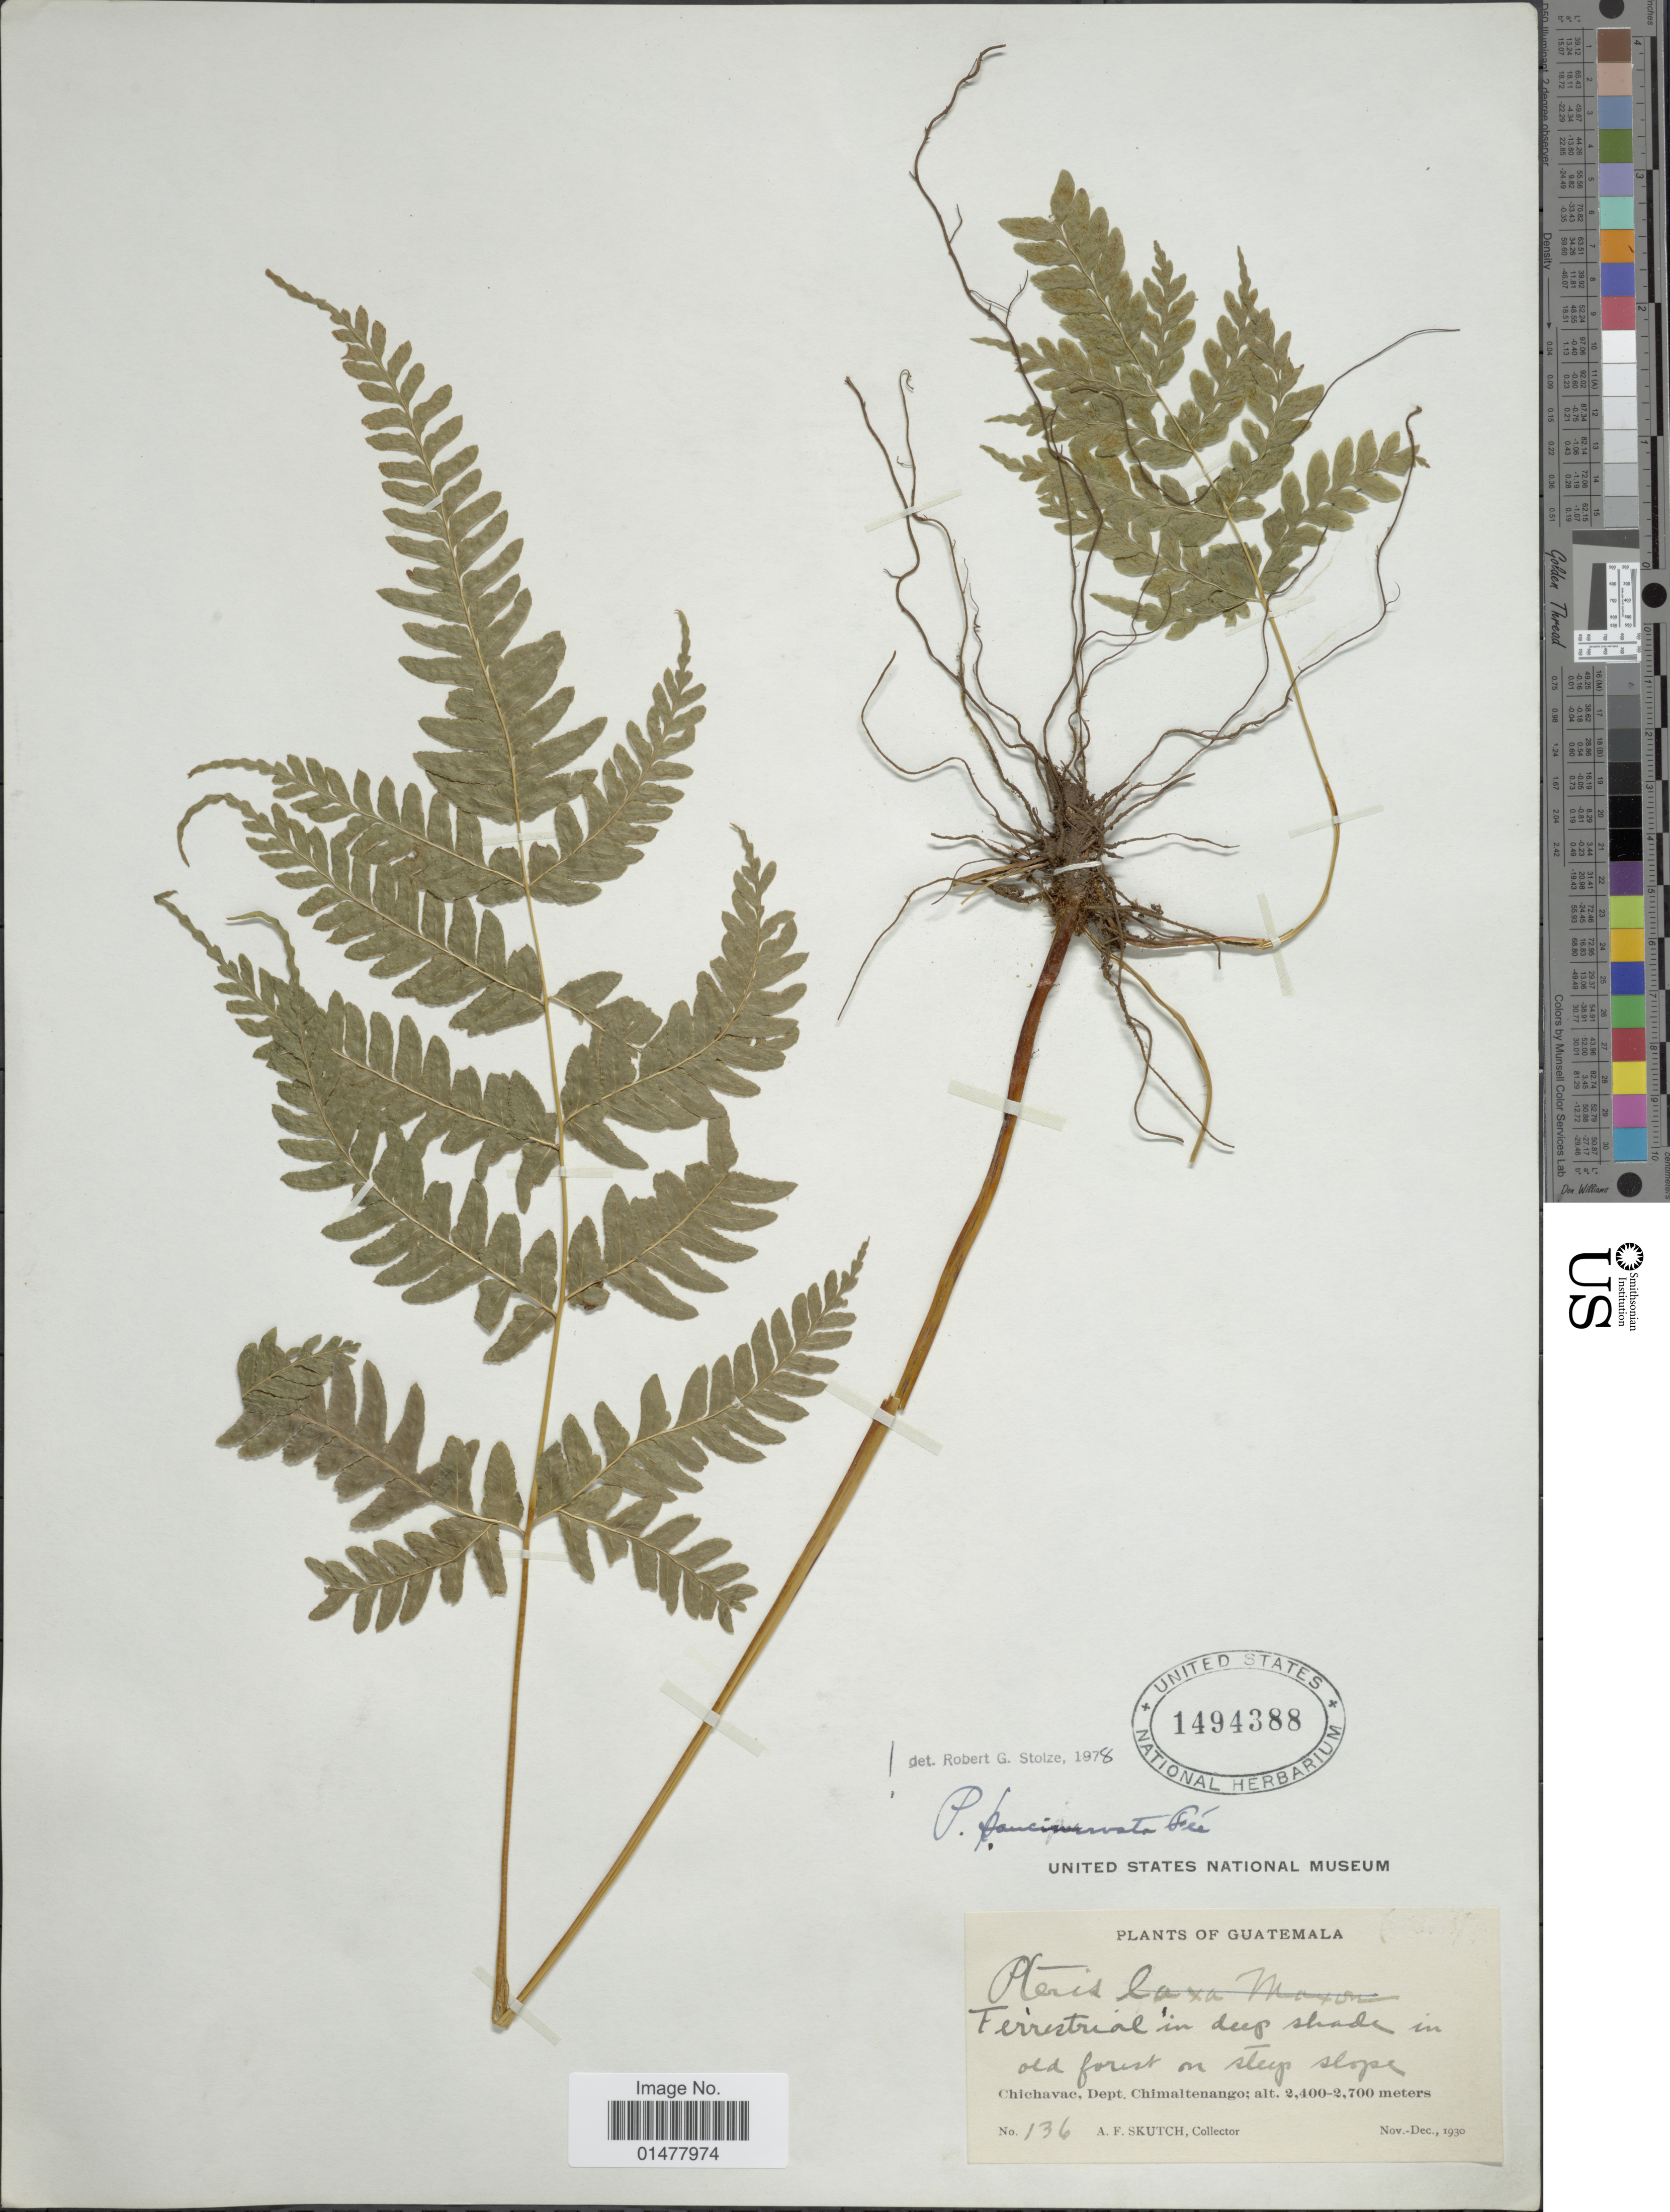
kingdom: Plantae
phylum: Tracheophyta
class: Polypodiopsida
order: Polypodiales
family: Pteridaceae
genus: Pteris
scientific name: Pteris paucinervata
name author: Fée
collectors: A. F. Skutch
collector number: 136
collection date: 1930-11/1930-12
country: Guatemala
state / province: Chimaltenango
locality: Plants of Guatemala, Chichavac, dept. Chimatenango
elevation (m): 2400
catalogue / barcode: US 1494388